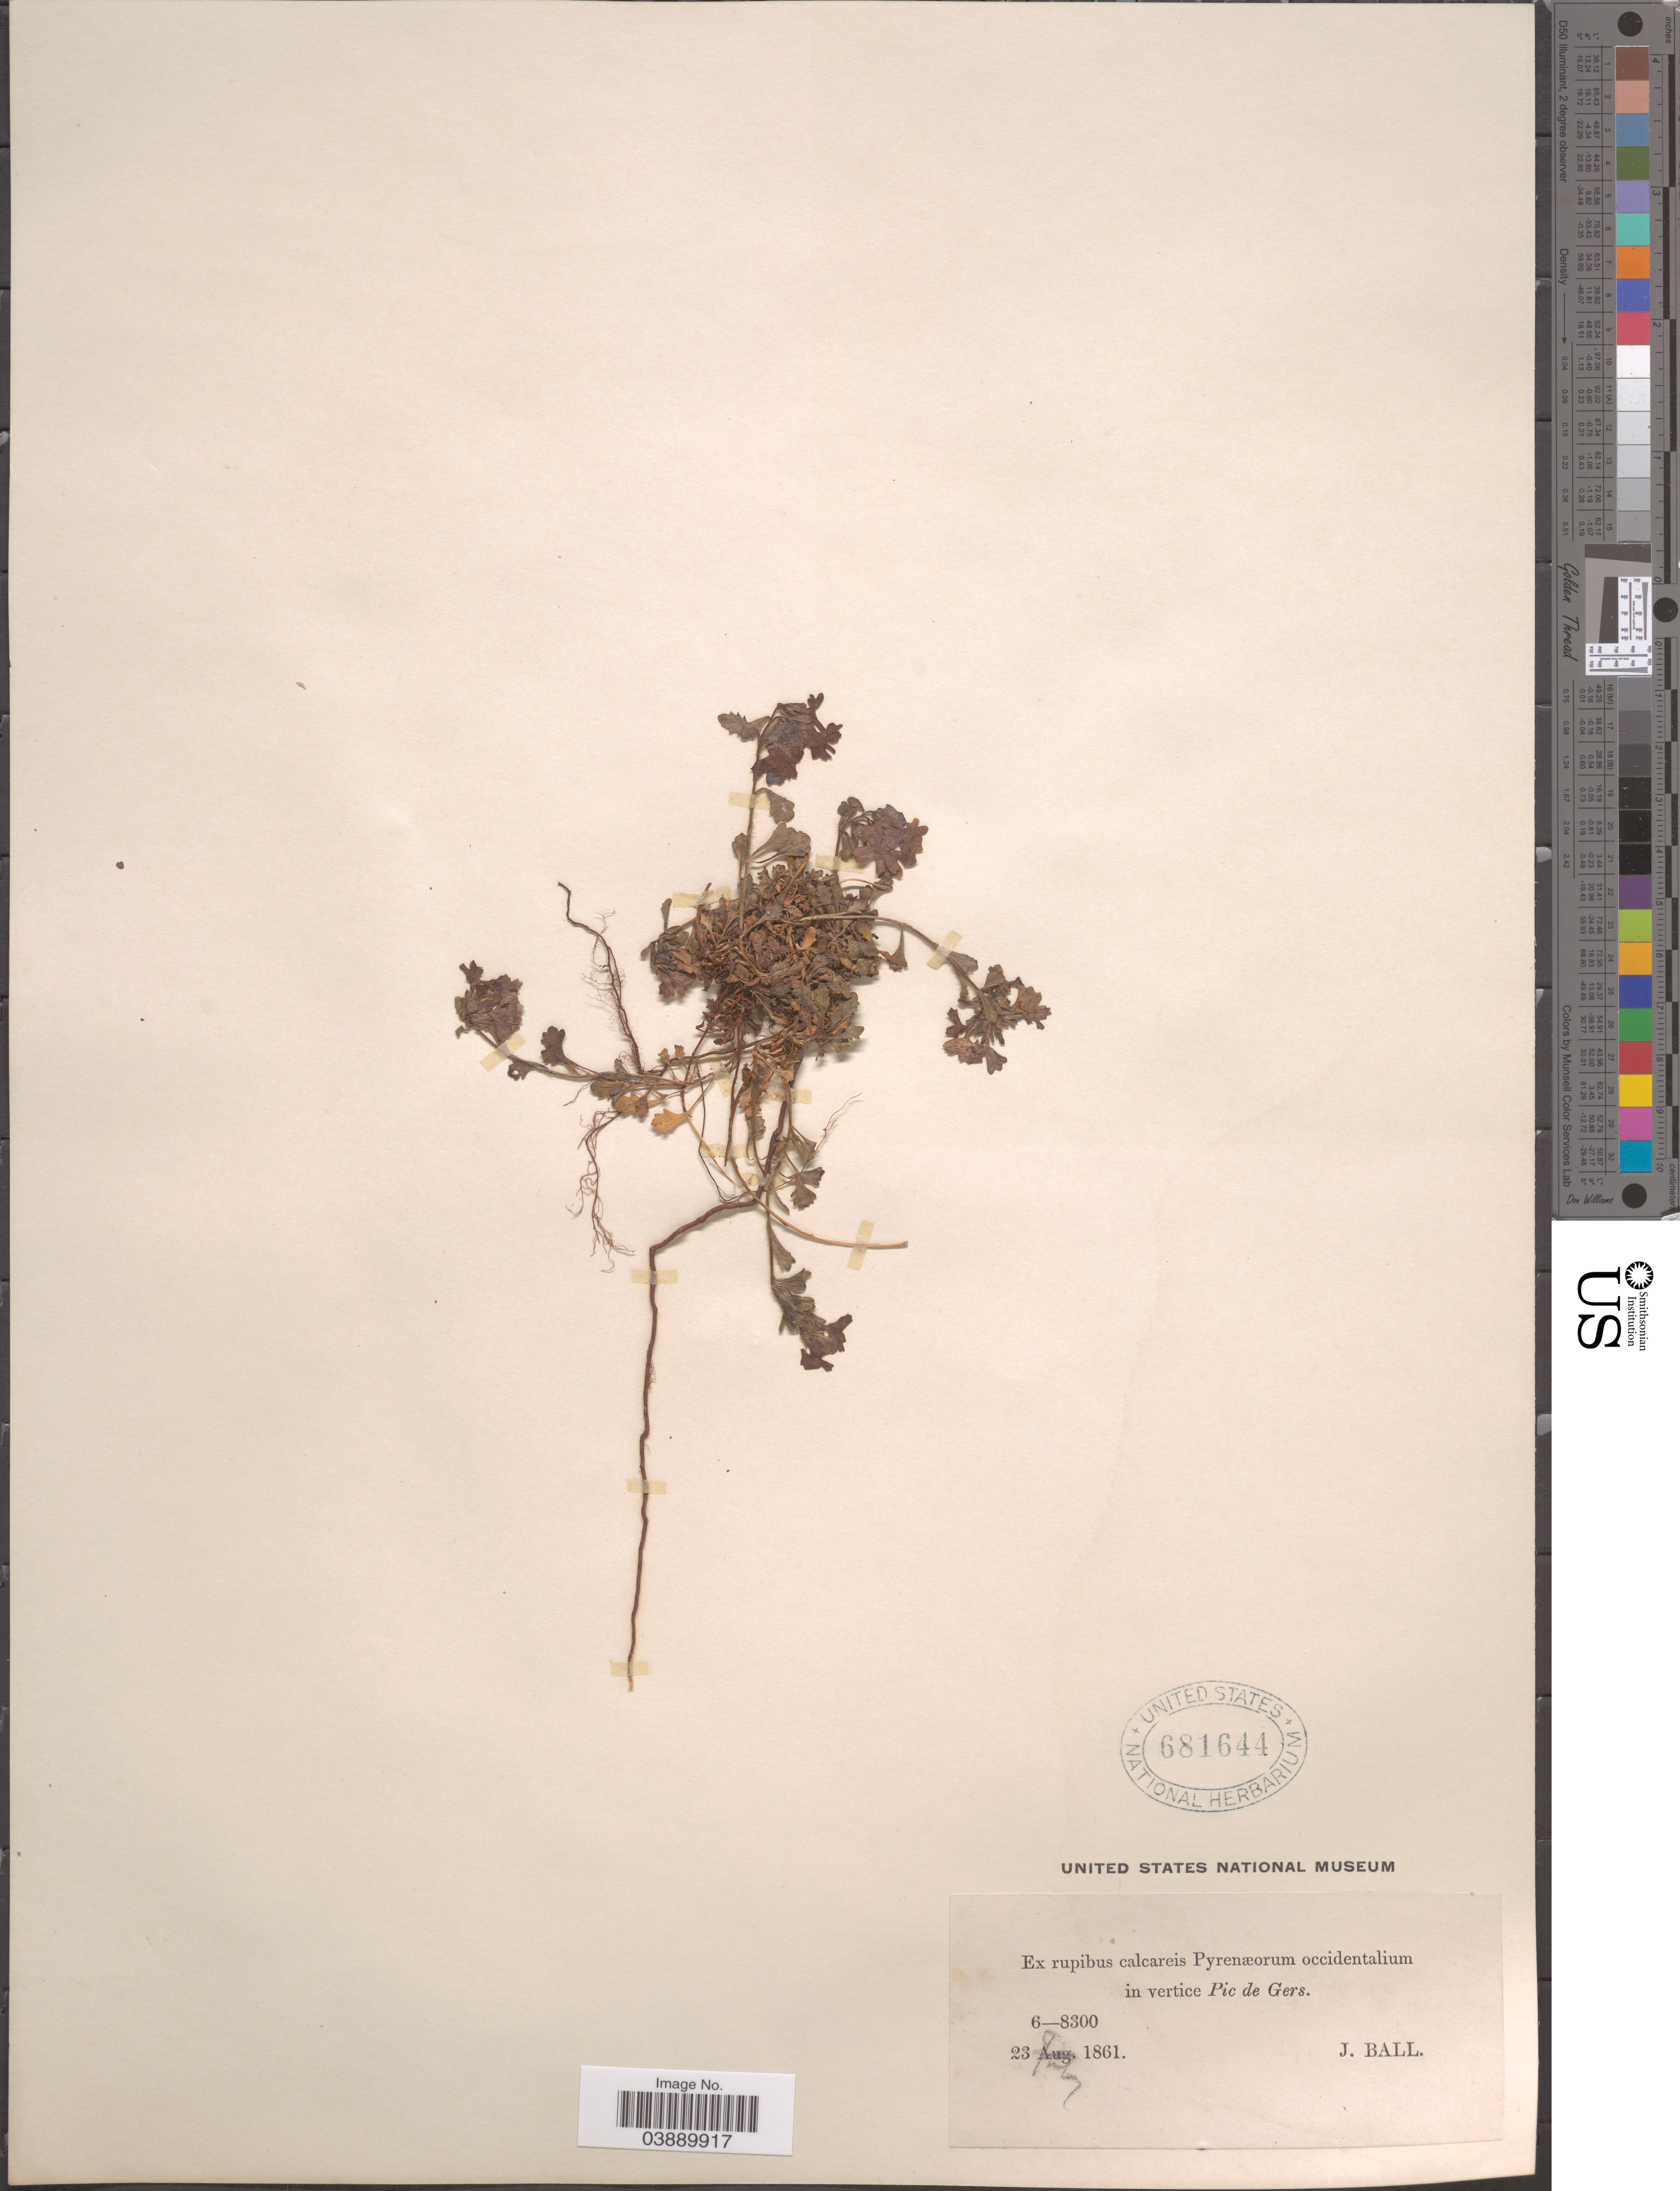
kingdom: Plantae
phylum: Tracheophyta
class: Magnoliopsida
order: Lamiales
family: Scrophulariaceae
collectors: J. Ball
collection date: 1861-07-23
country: France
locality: Ex rupibus calcareis Pyrenæorum occidentalium in vertice Pic de Gers.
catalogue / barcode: US 681644